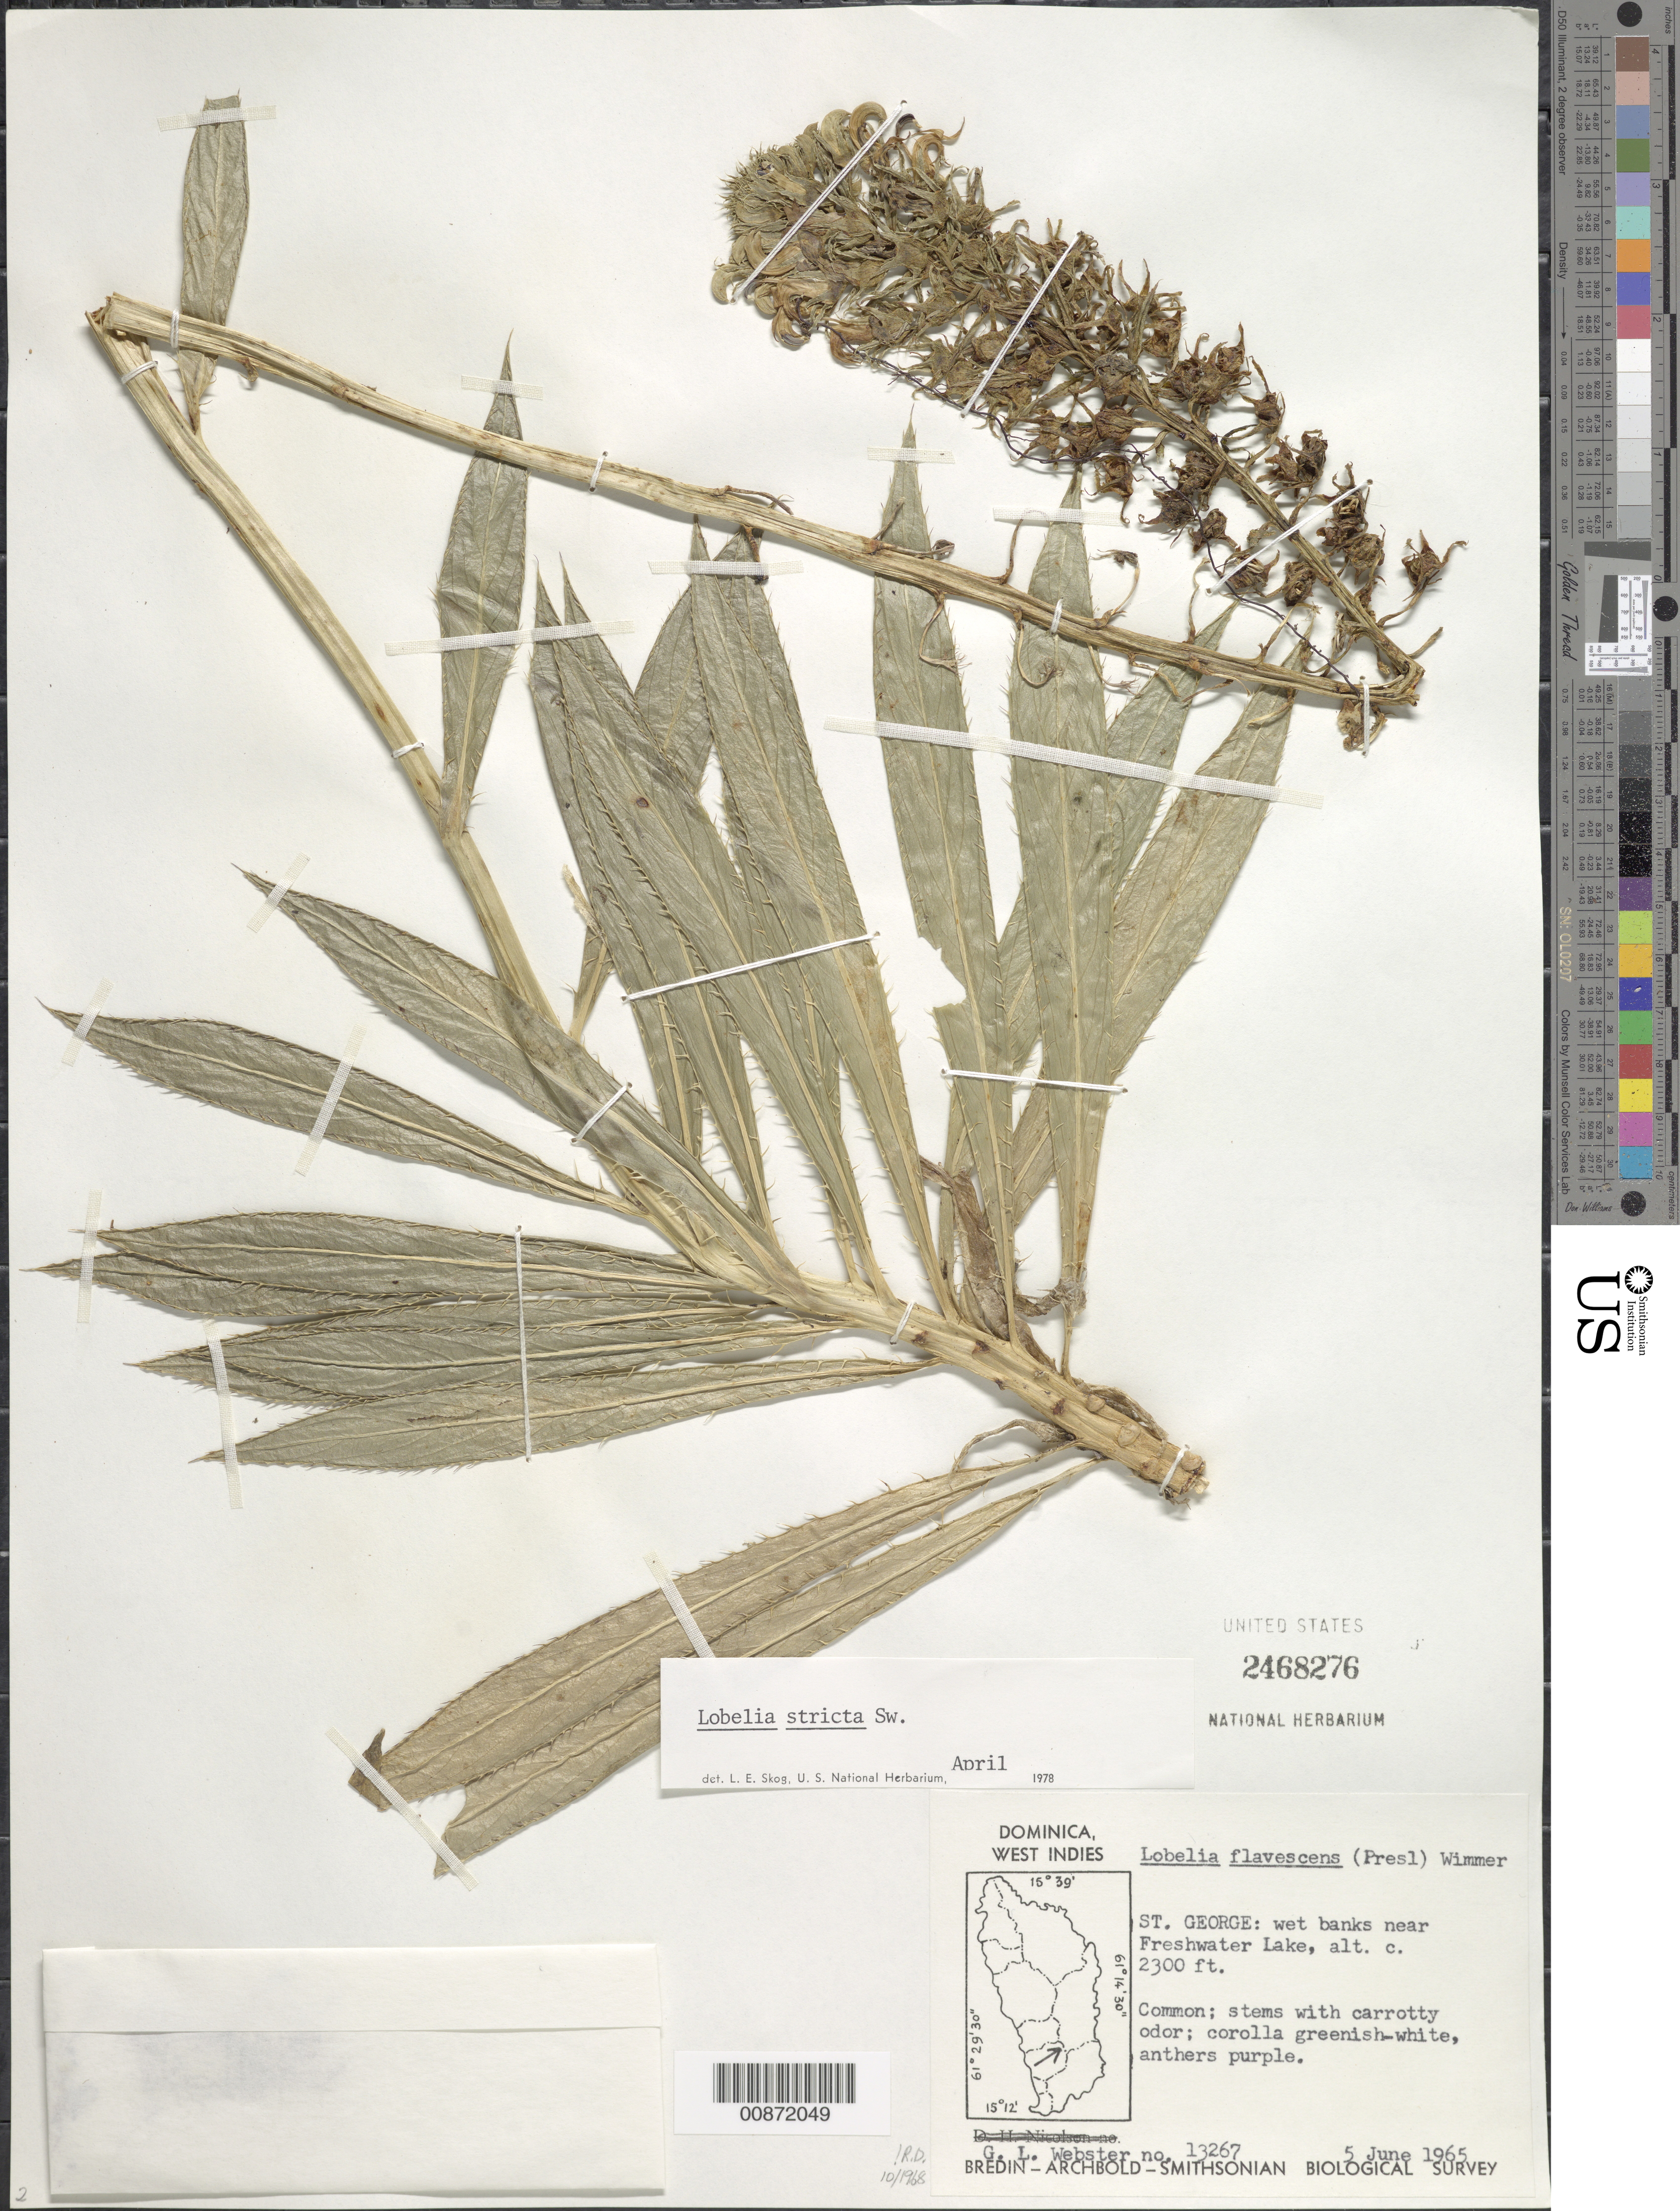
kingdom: Plantae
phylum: Tracheophyta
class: Magnoliopsida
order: Asterales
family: Campanulaceae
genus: Lobelia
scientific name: Lobelia stricta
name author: Sw.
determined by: Skog, Laurence E.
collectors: G. L. Webster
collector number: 13267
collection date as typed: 05 Jun 1965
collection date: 1965-06-05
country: Dominica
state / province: St. George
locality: Near Freshwater Lake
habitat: Wet banks near lake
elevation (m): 701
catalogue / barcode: US 2468276